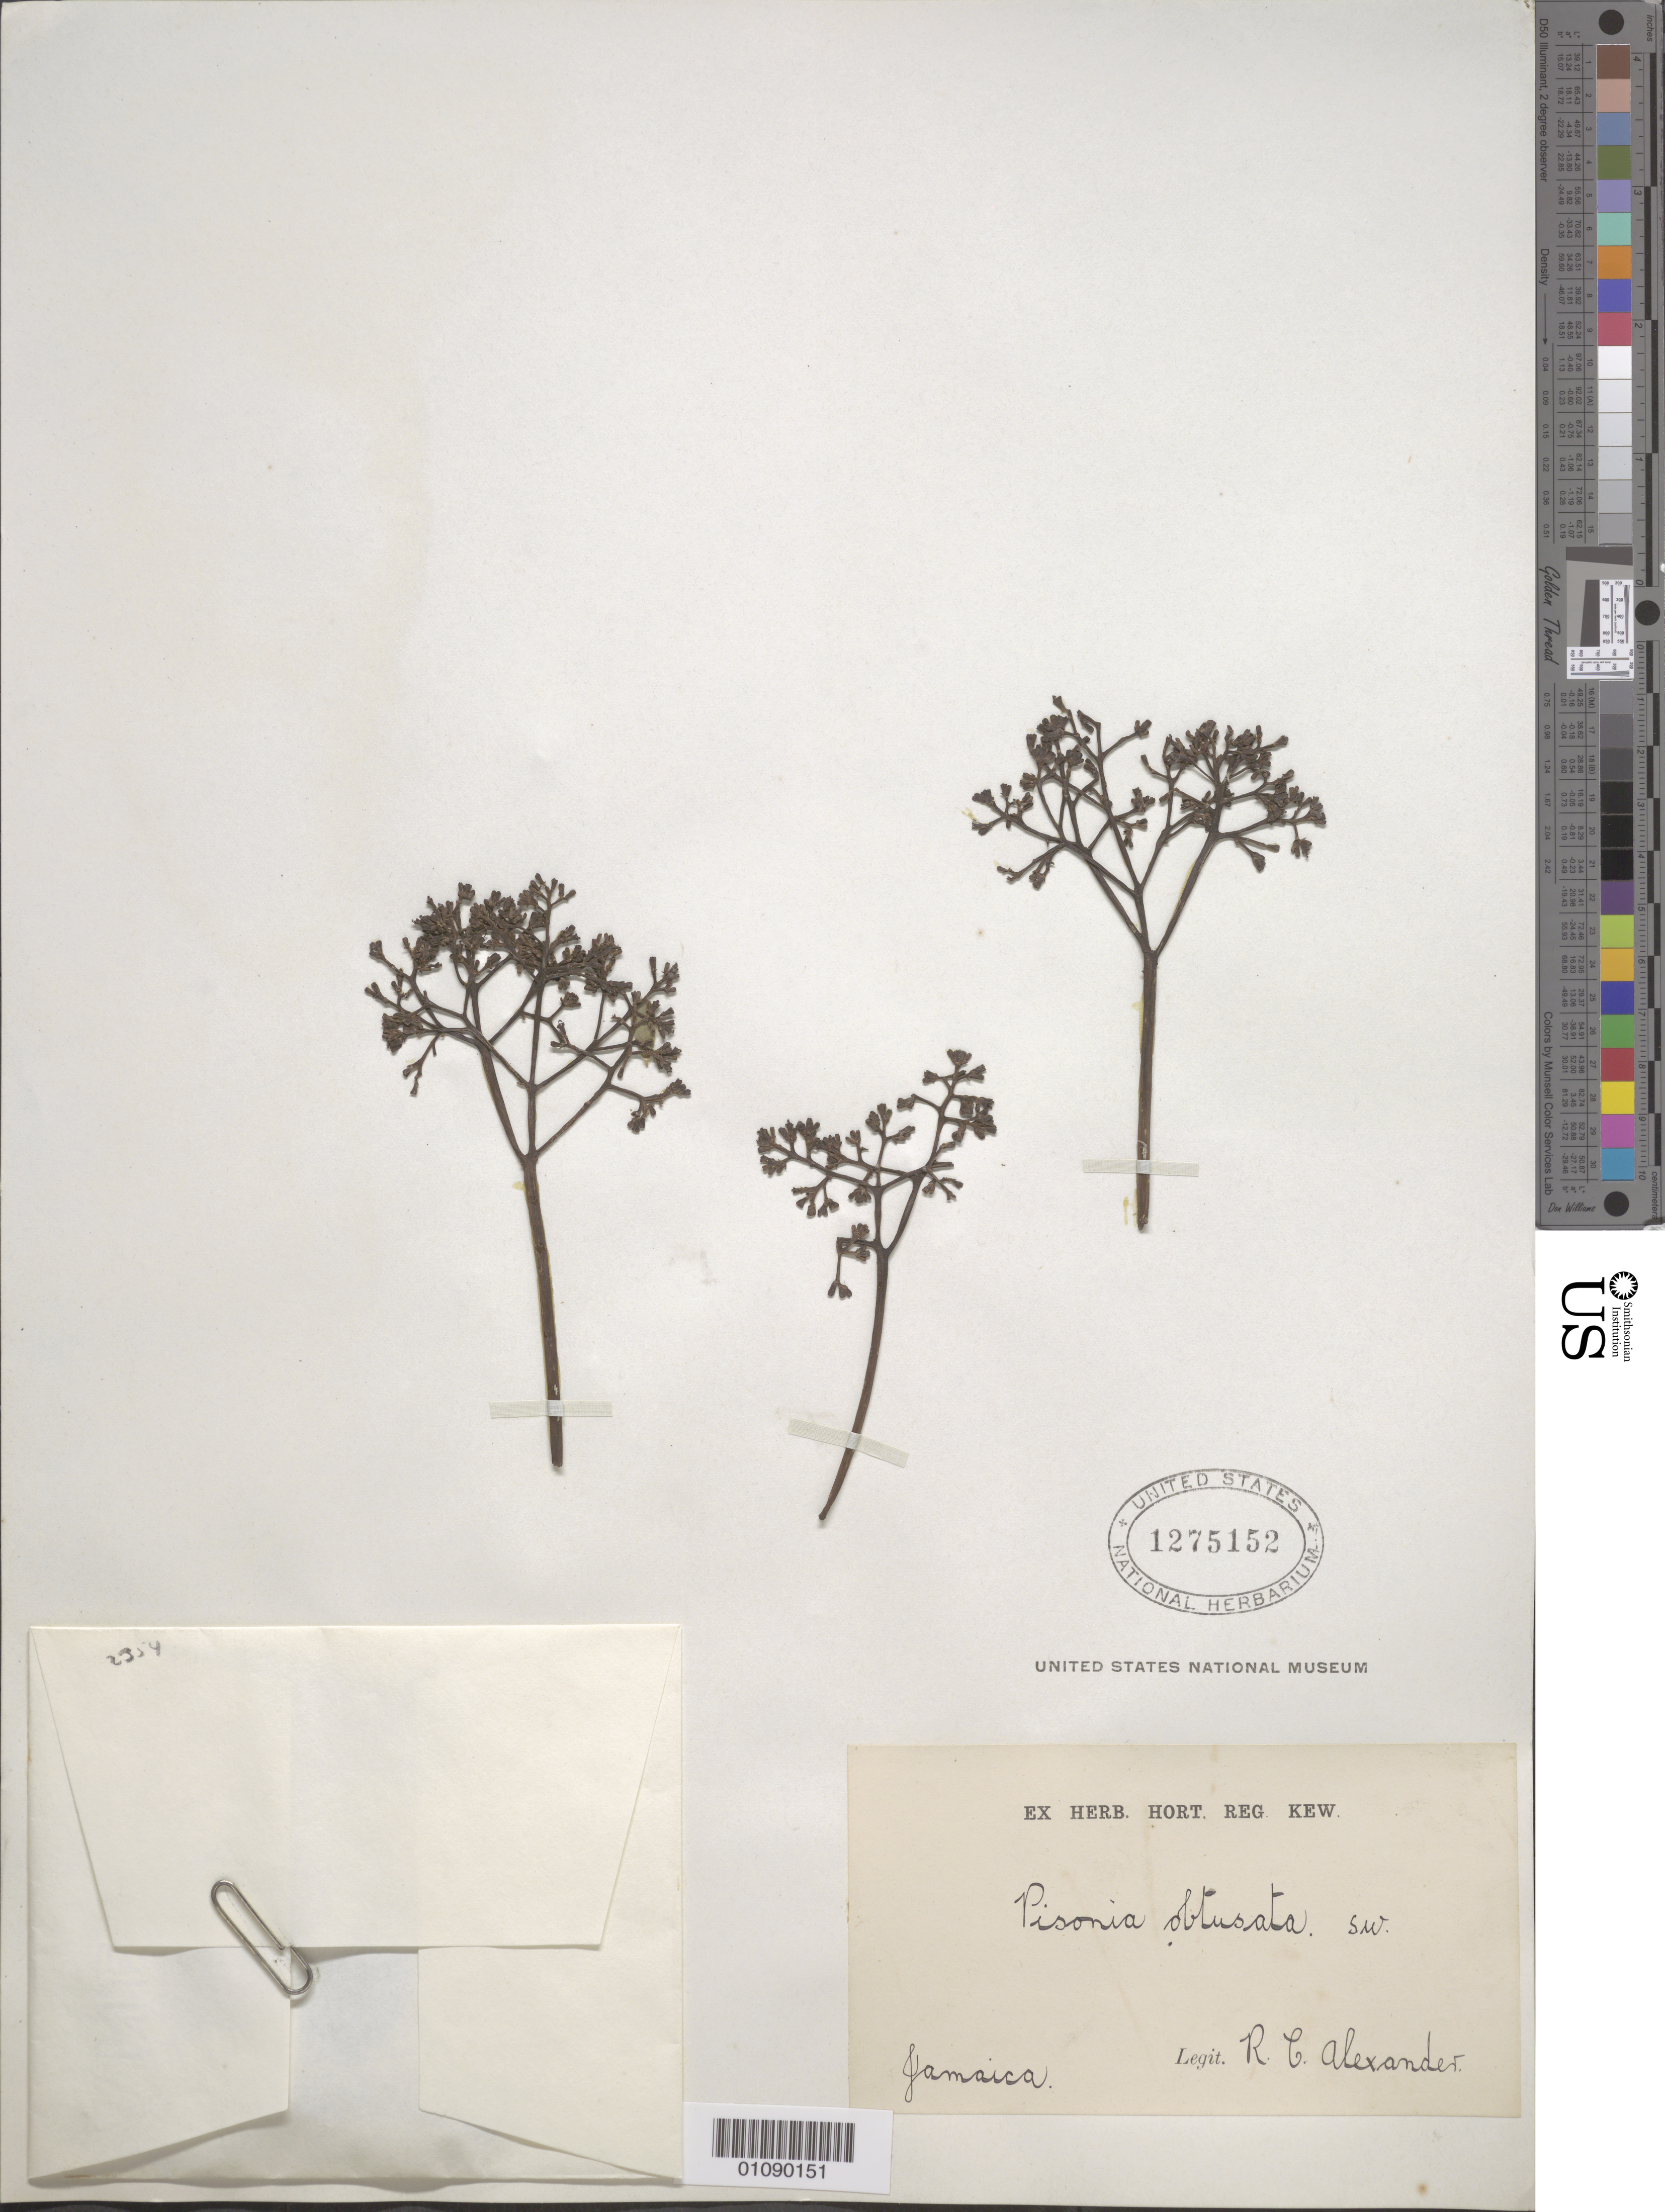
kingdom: Plantae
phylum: Tracheophyta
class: Magnoliopsida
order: Caryophyllales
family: Nyctaginaceae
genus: Guapira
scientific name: Guapira obtusata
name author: (Jacq.) Little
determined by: Strong, Mark T., (BOT), Smithsonian Institution - National Museum of Natural History (UNITED STATES)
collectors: R. C. Alexander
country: Jamaica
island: Jamaica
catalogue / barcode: US 1275152